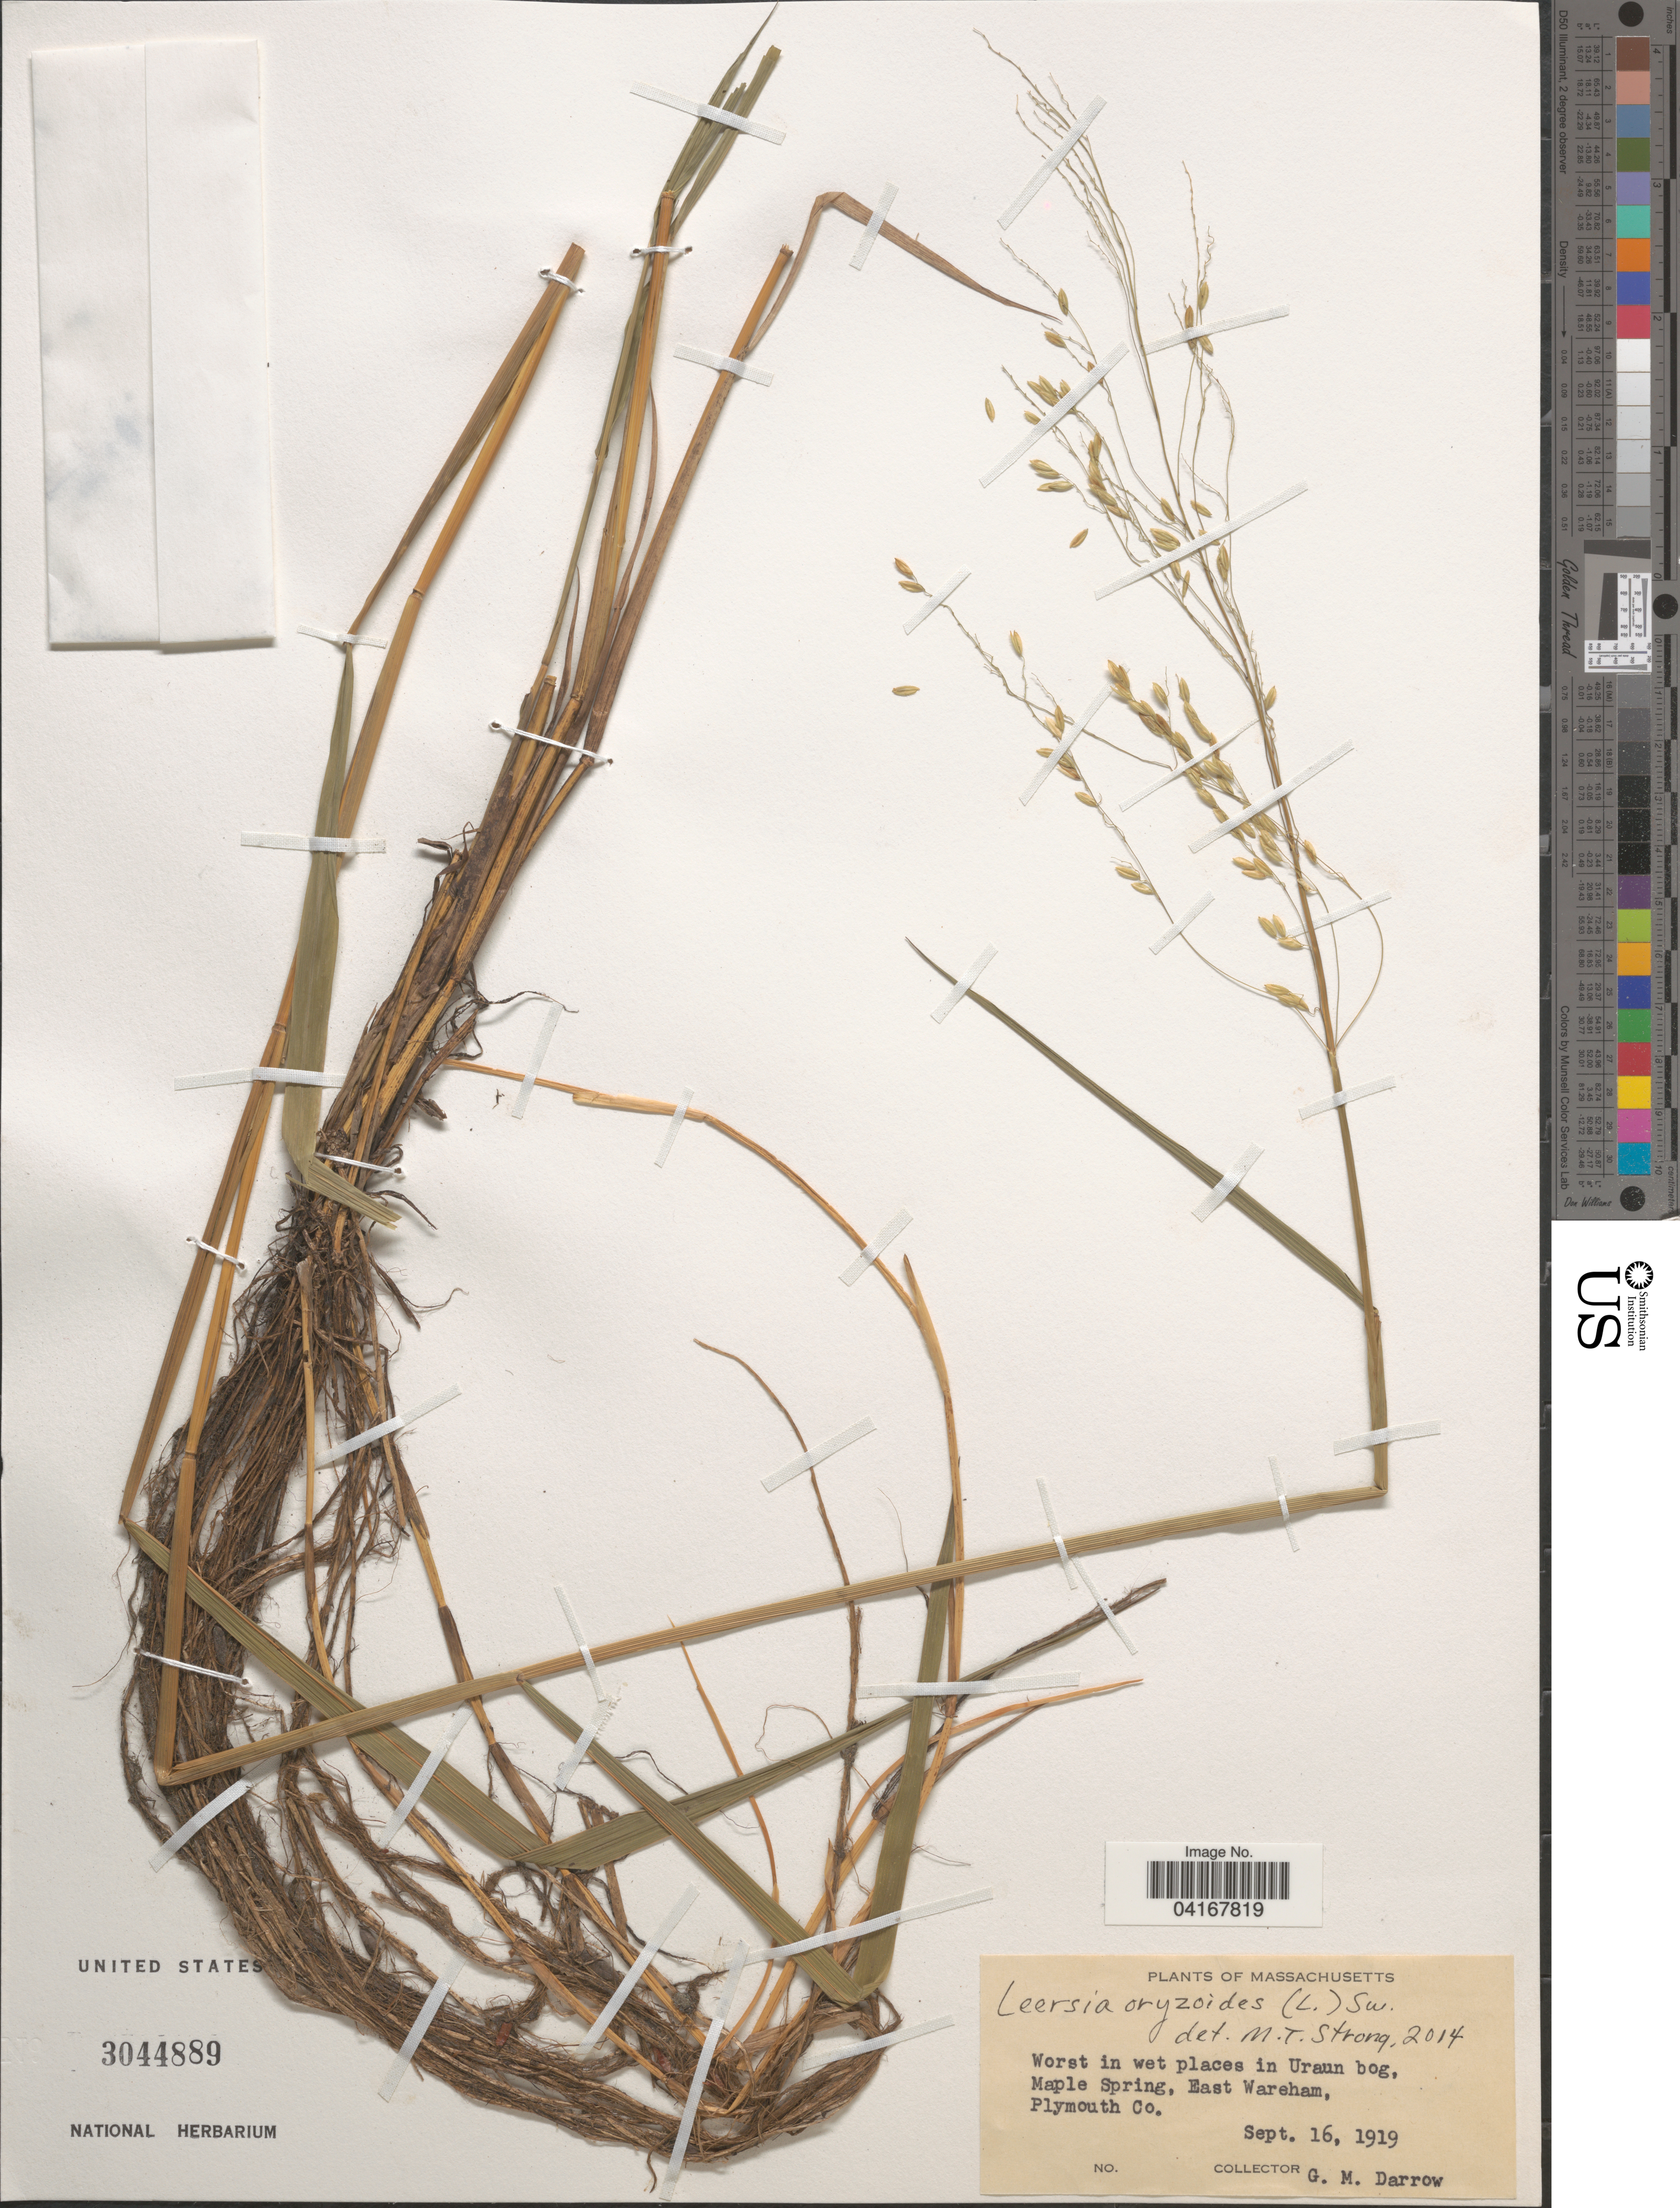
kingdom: Plantae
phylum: Tracheophyta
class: Liliopsida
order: Poales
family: Poaceae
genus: Leersia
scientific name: Leersia oryzoides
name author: (L.) Sw.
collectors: G. Darrow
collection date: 1919-09-16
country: United States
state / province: Massachusetts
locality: In Uraun bog, Maple Spring, East Wareham, Plymouth Co.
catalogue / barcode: US 3044889